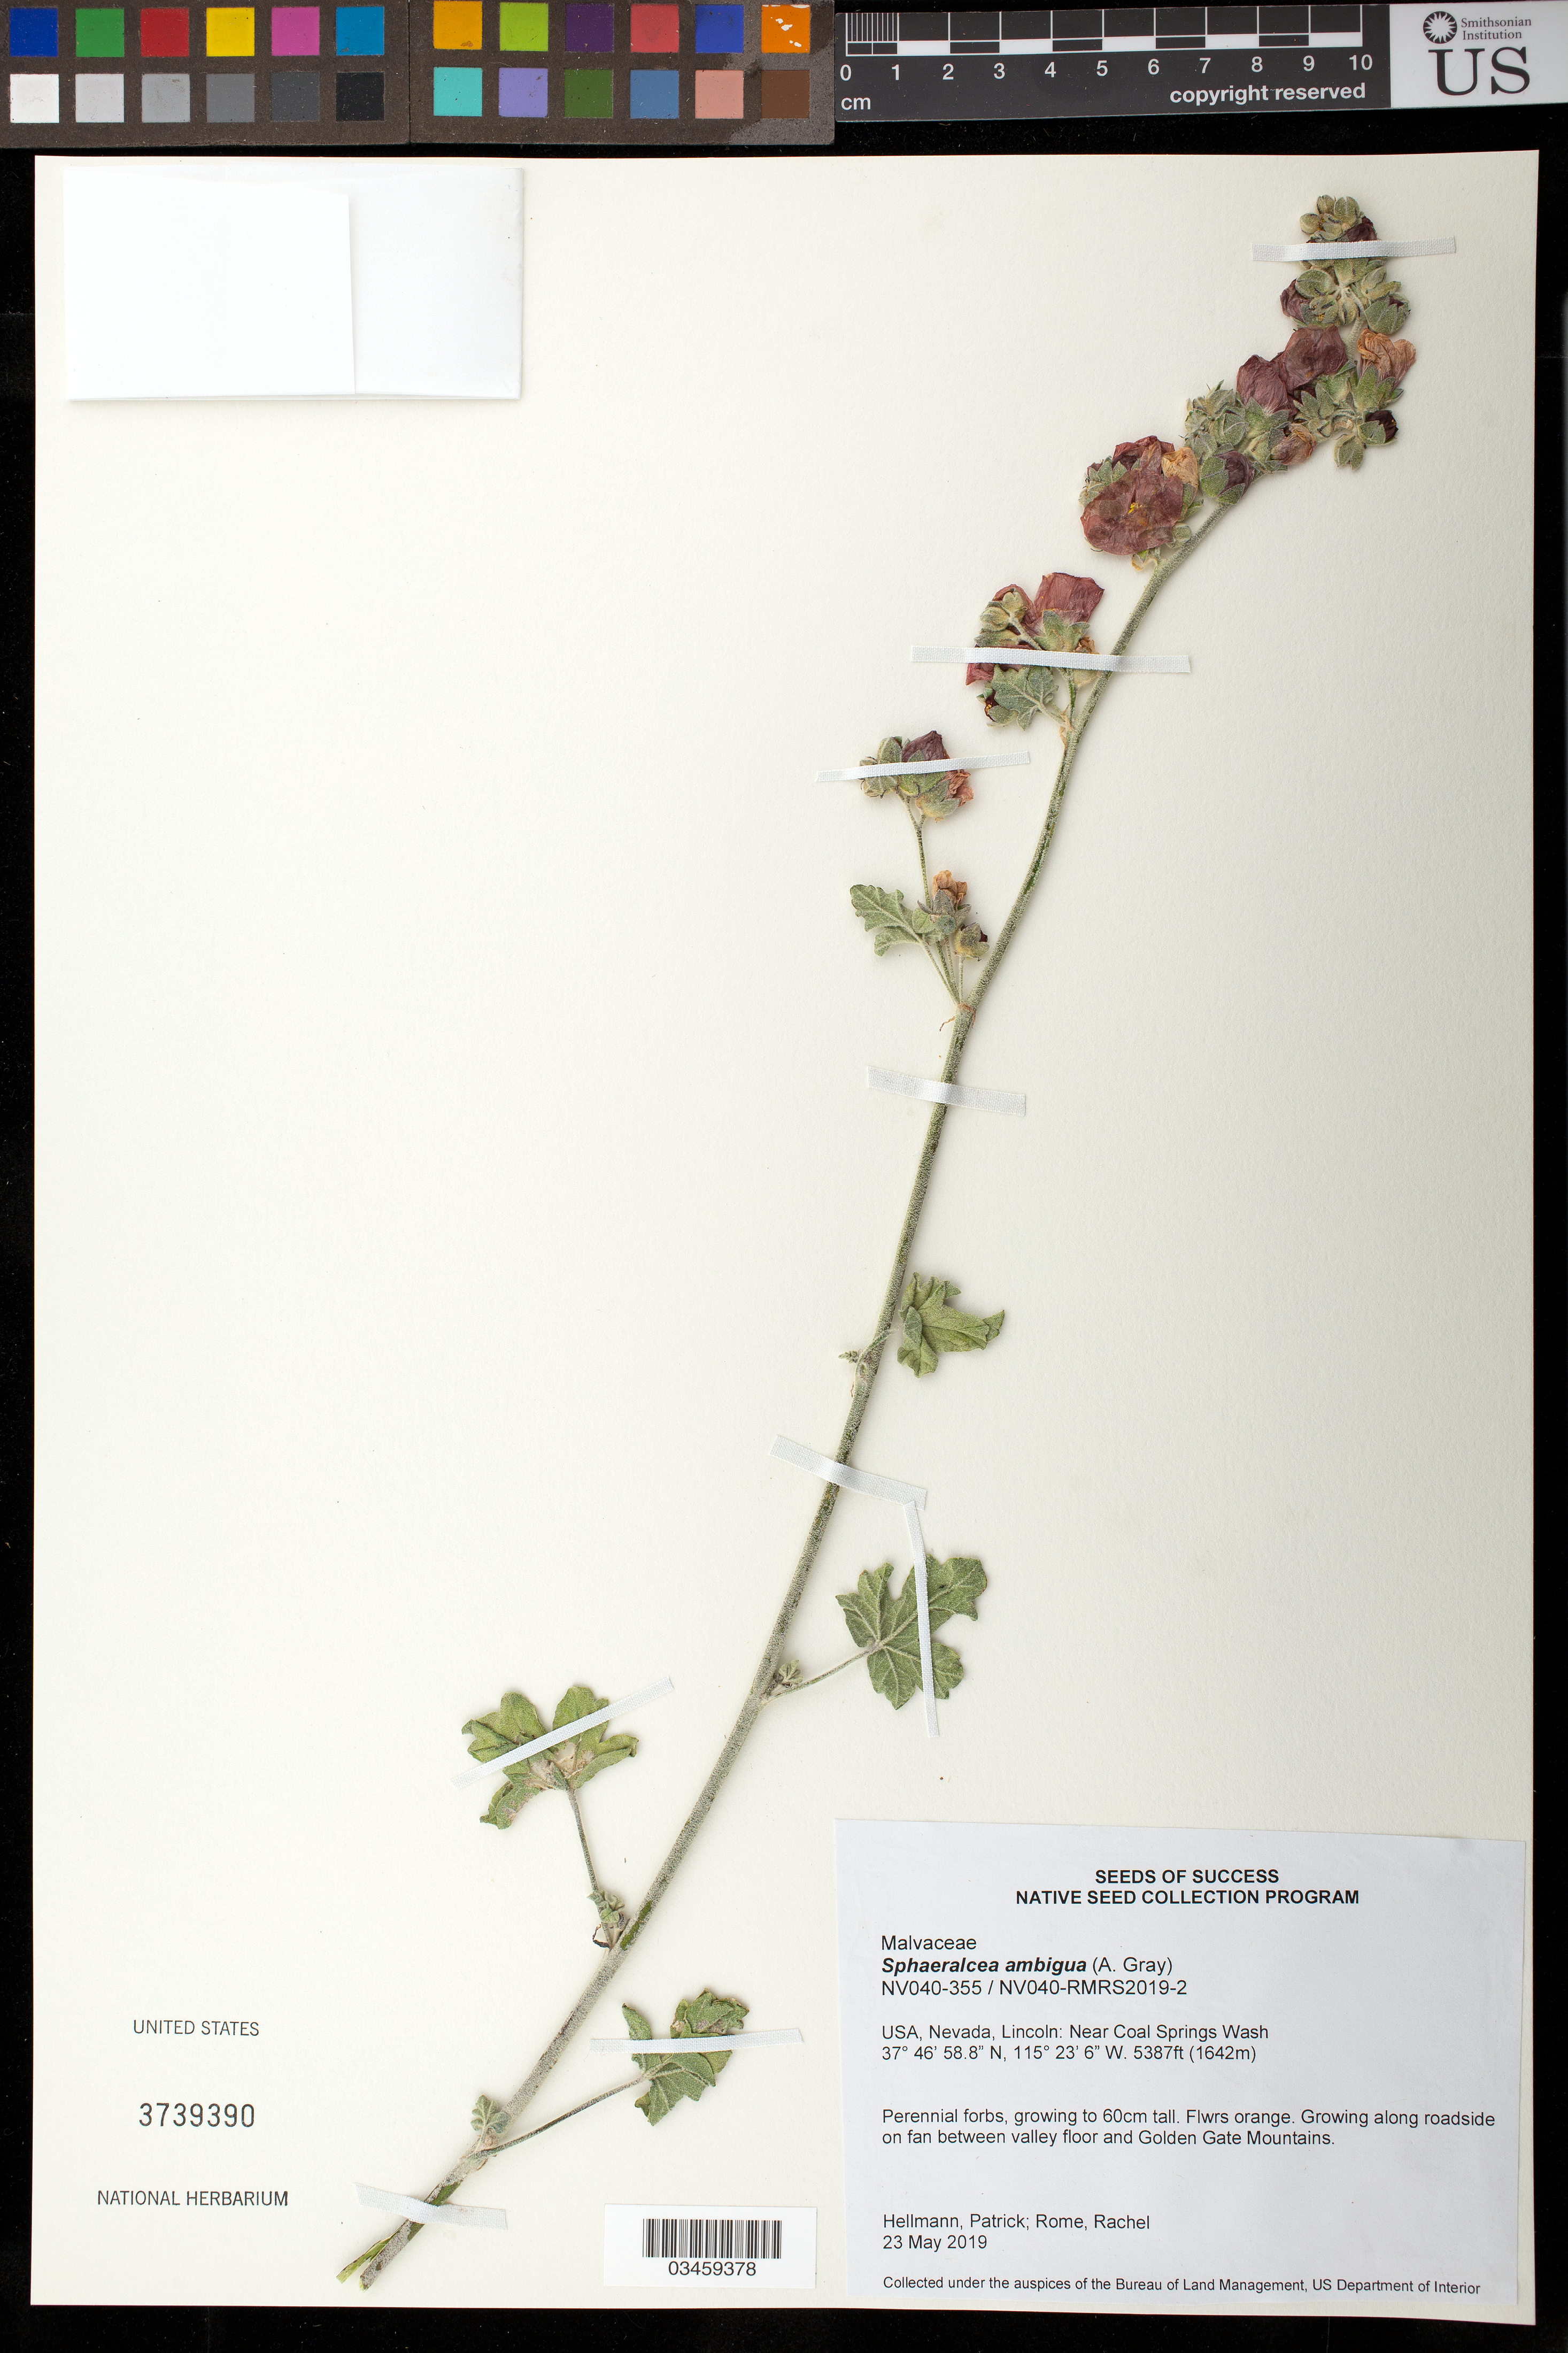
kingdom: Plantae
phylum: Tracheophyta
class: Magnoliopsida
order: Malvales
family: Malvaceae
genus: Sphaeralcea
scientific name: Sphaeralcea ambigua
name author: A. Gray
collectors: P. Hellmann & R. Rome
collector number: NV040-355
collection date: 2019-05-23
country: United States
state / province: Nevada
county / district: Lincoln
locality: Near Coal Springs Wash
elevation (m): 1642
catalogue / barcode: US 3739390